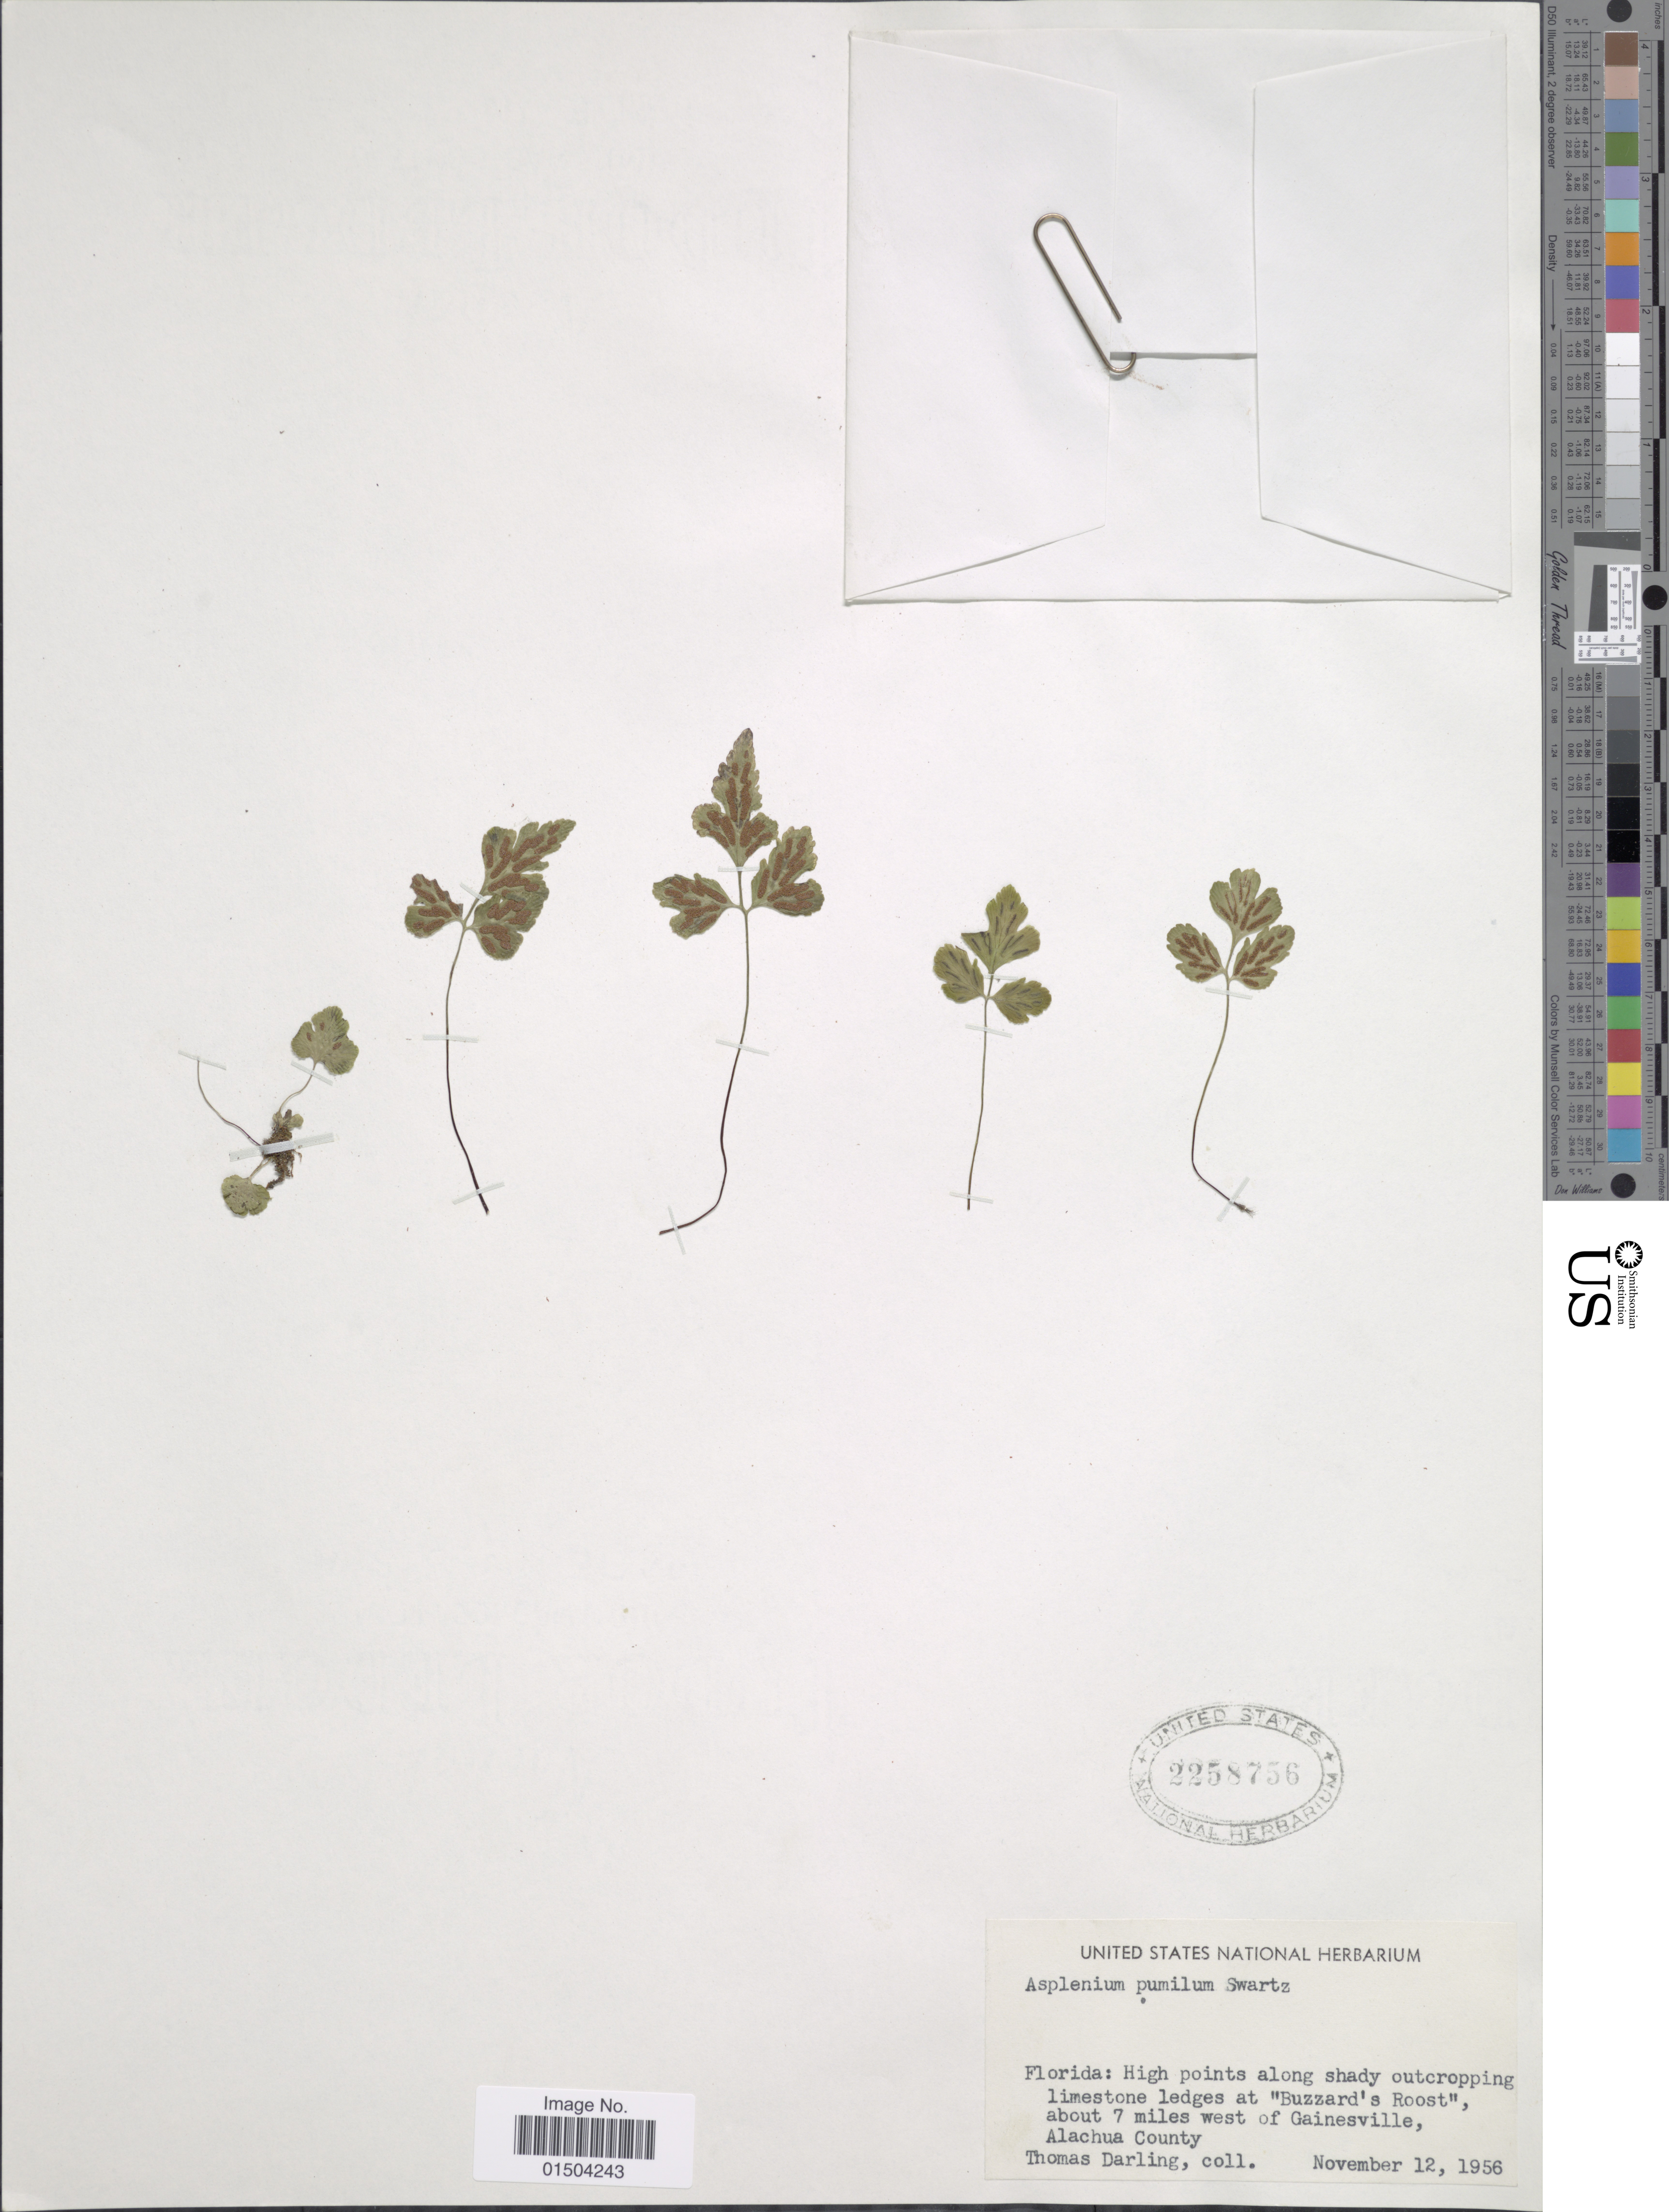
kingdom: Plantae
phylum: Tracheophyta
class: Polypodiopsida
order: Polypodiales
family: Aspleniaceae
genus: Asplenium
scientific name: Asplenium pumilum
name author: Sw.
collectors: T. Darling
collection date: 1956-11-12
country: United States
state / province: Florida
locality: High points along shady outcropping limestone ledges at "Buzzard's Roost", about 7 miles west of Gainesville, Alachua County.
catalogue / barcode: US 2258756